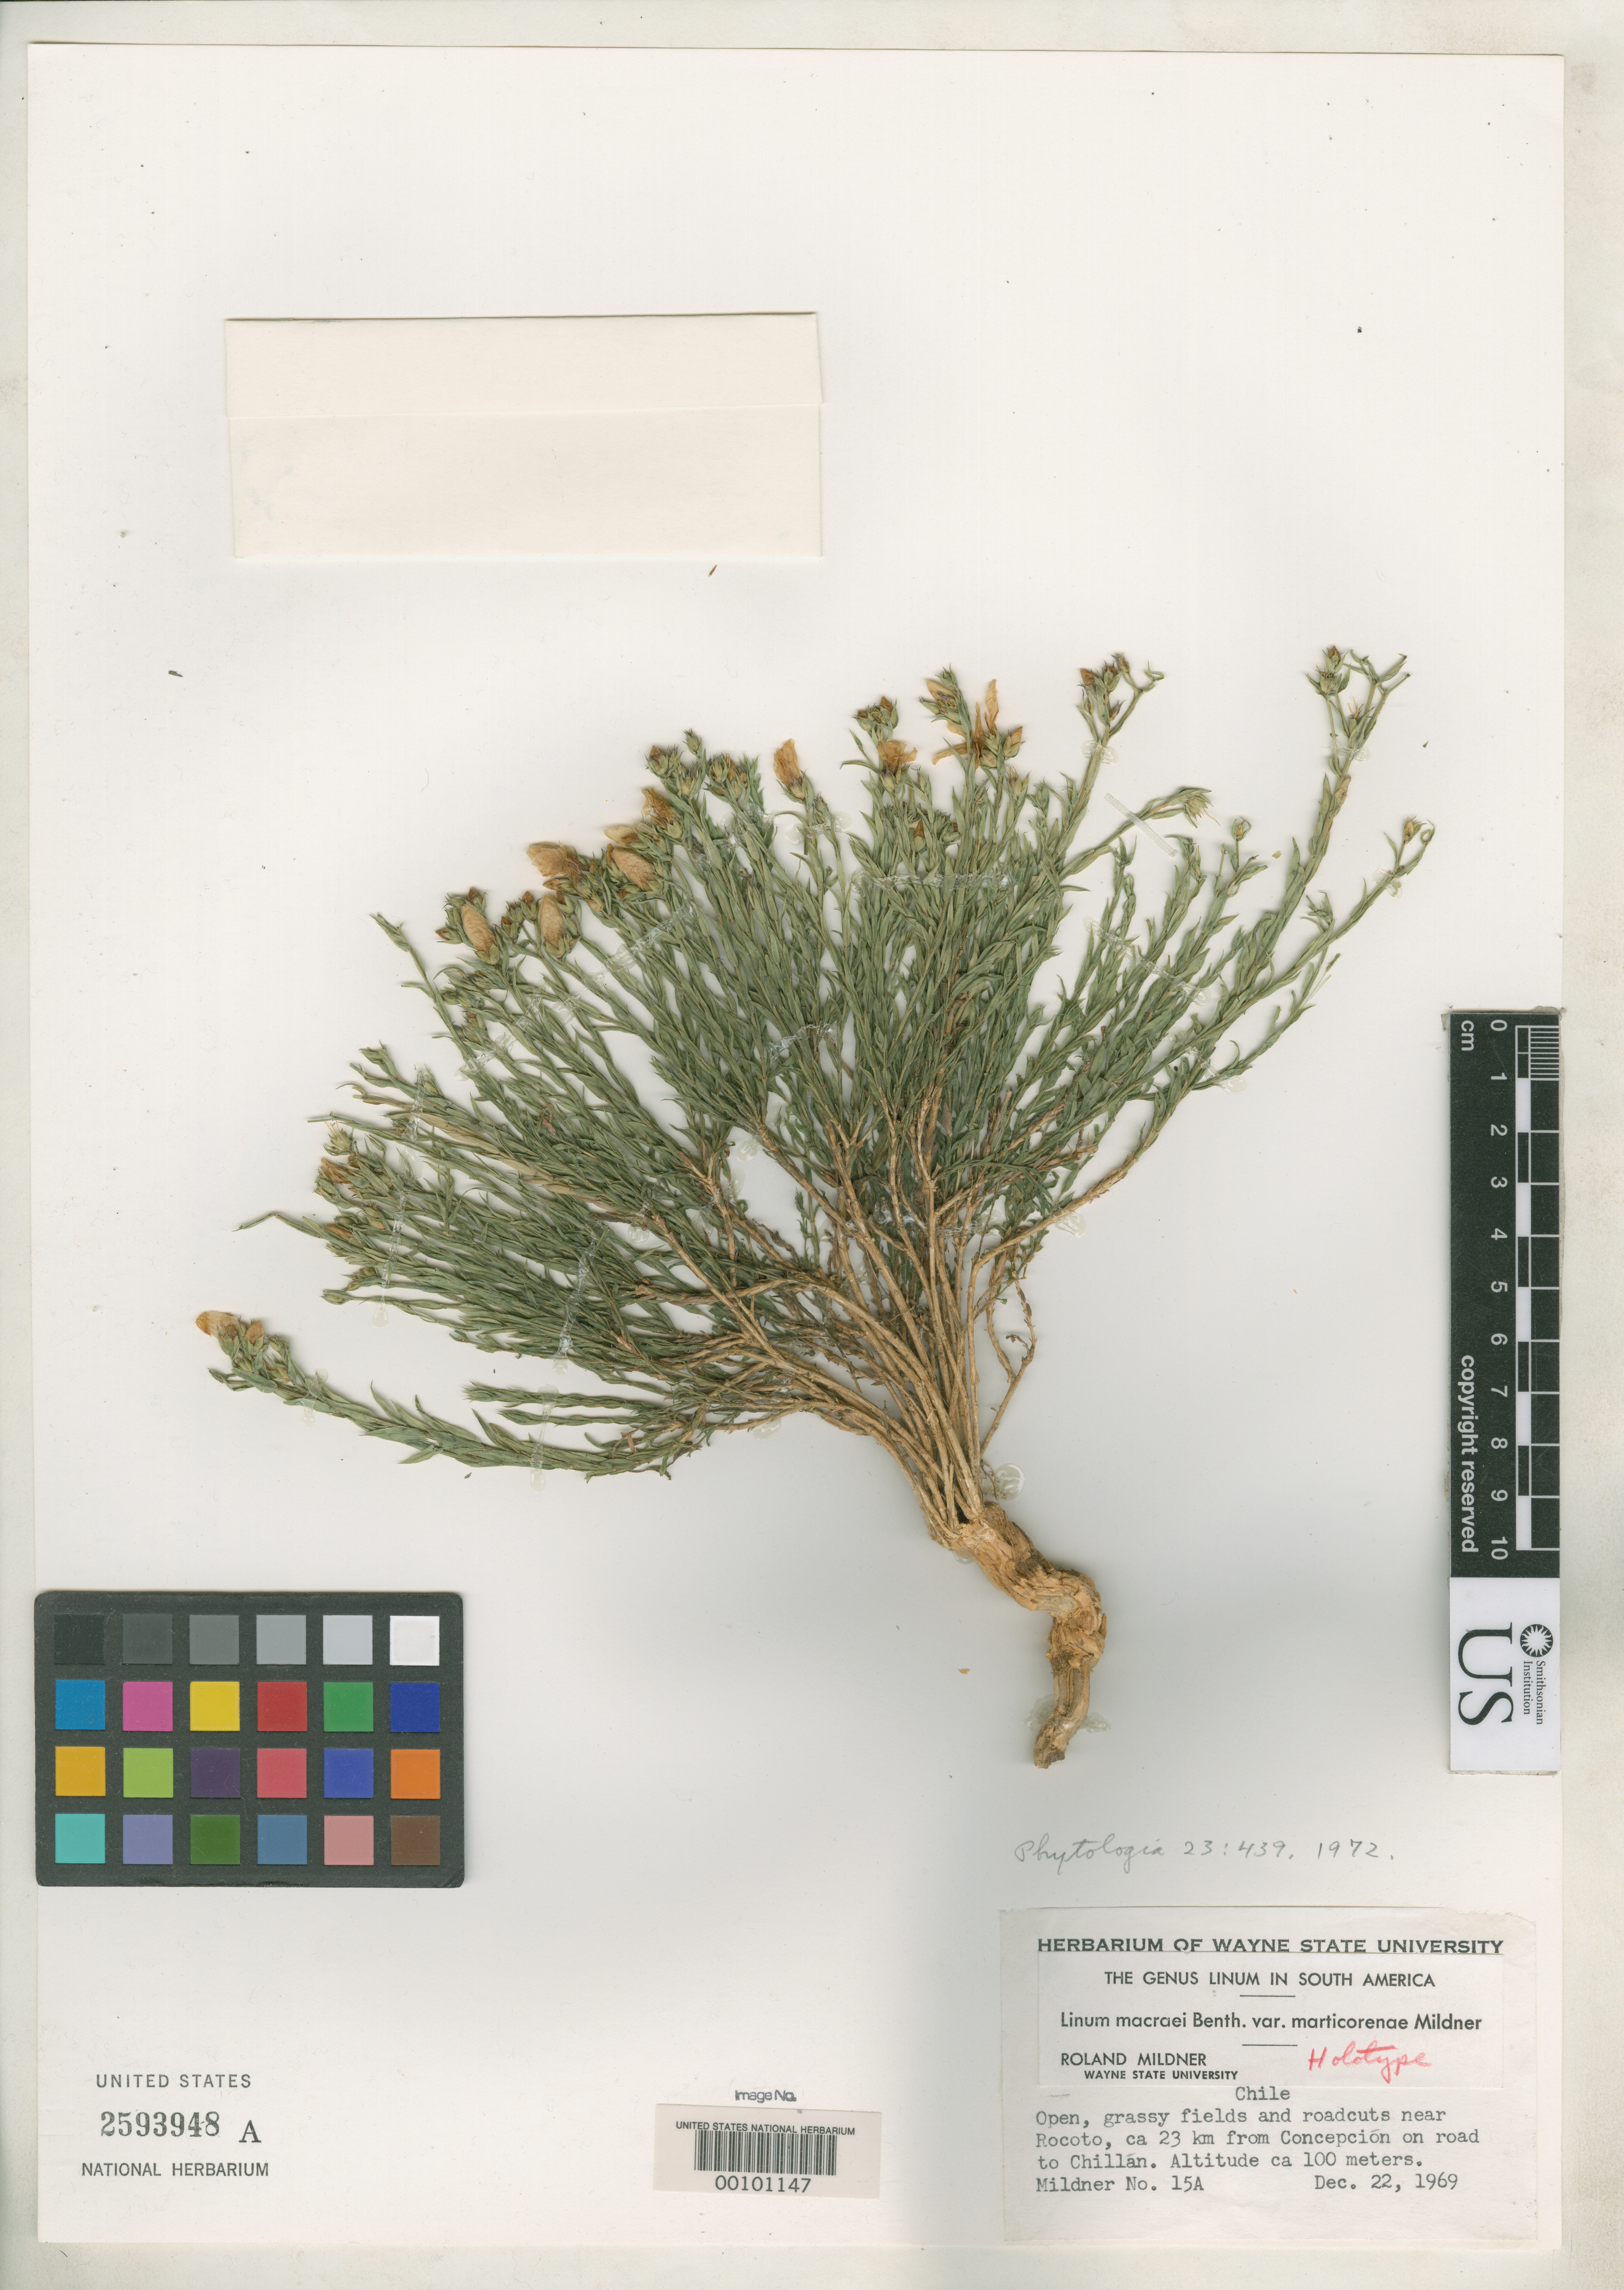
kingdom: Plantae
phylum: Tracheophyta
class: Magnoliopsida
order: Malpighiales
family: Linaceae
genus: Linum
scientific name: Linum macraei var. marticorenae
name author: Mildner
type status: Holotype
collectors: R. Mildner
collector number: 15a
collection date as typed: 22 Dec 1969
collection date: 1969-12-22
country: Chile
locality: Between Concepcion and Chillan.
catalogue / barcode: US 2593948A